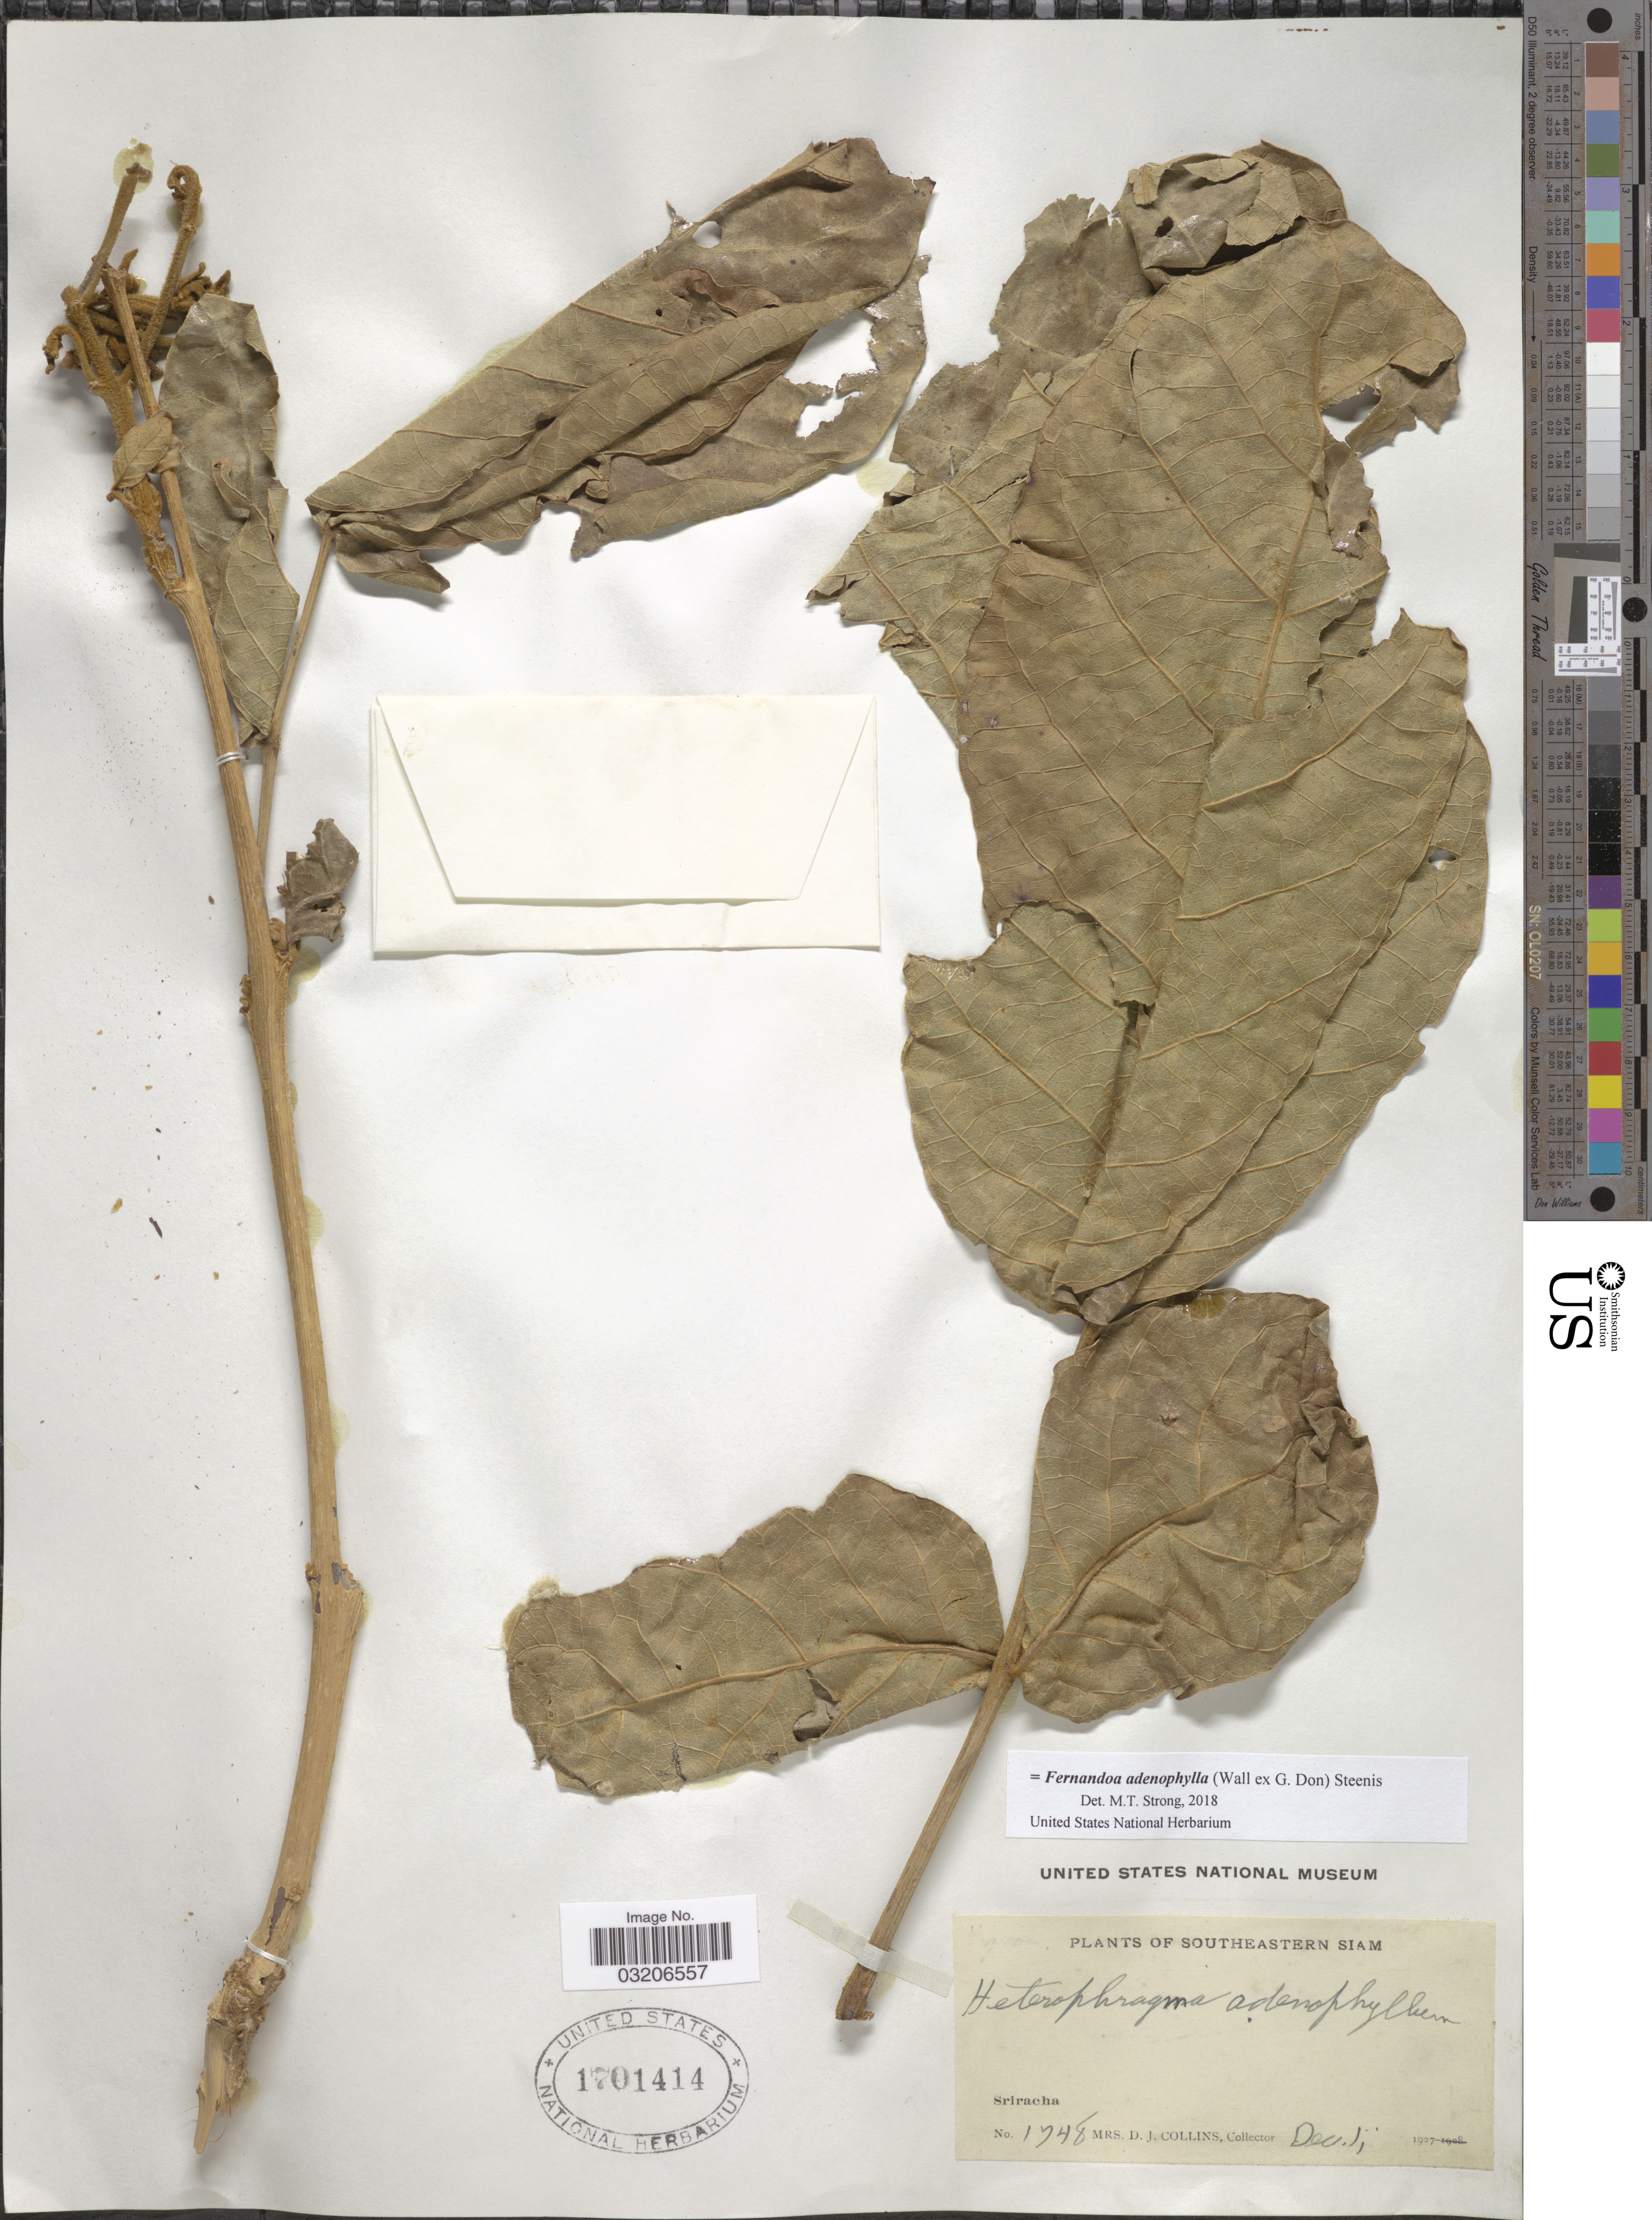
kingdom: Plantae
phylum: Tracheophyta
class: Magnoliopsida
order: Lamiales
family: Bignoniaceae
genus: Fernandoa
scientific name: Fernandoa adenophylla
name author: (Wall. ex G. Don) Steenis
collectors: Mrs. D. J. Collins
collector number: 1748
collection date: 1927-12-01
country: Thailand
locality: Southeastern Siam. Sriracha.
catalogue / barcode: US 1701414